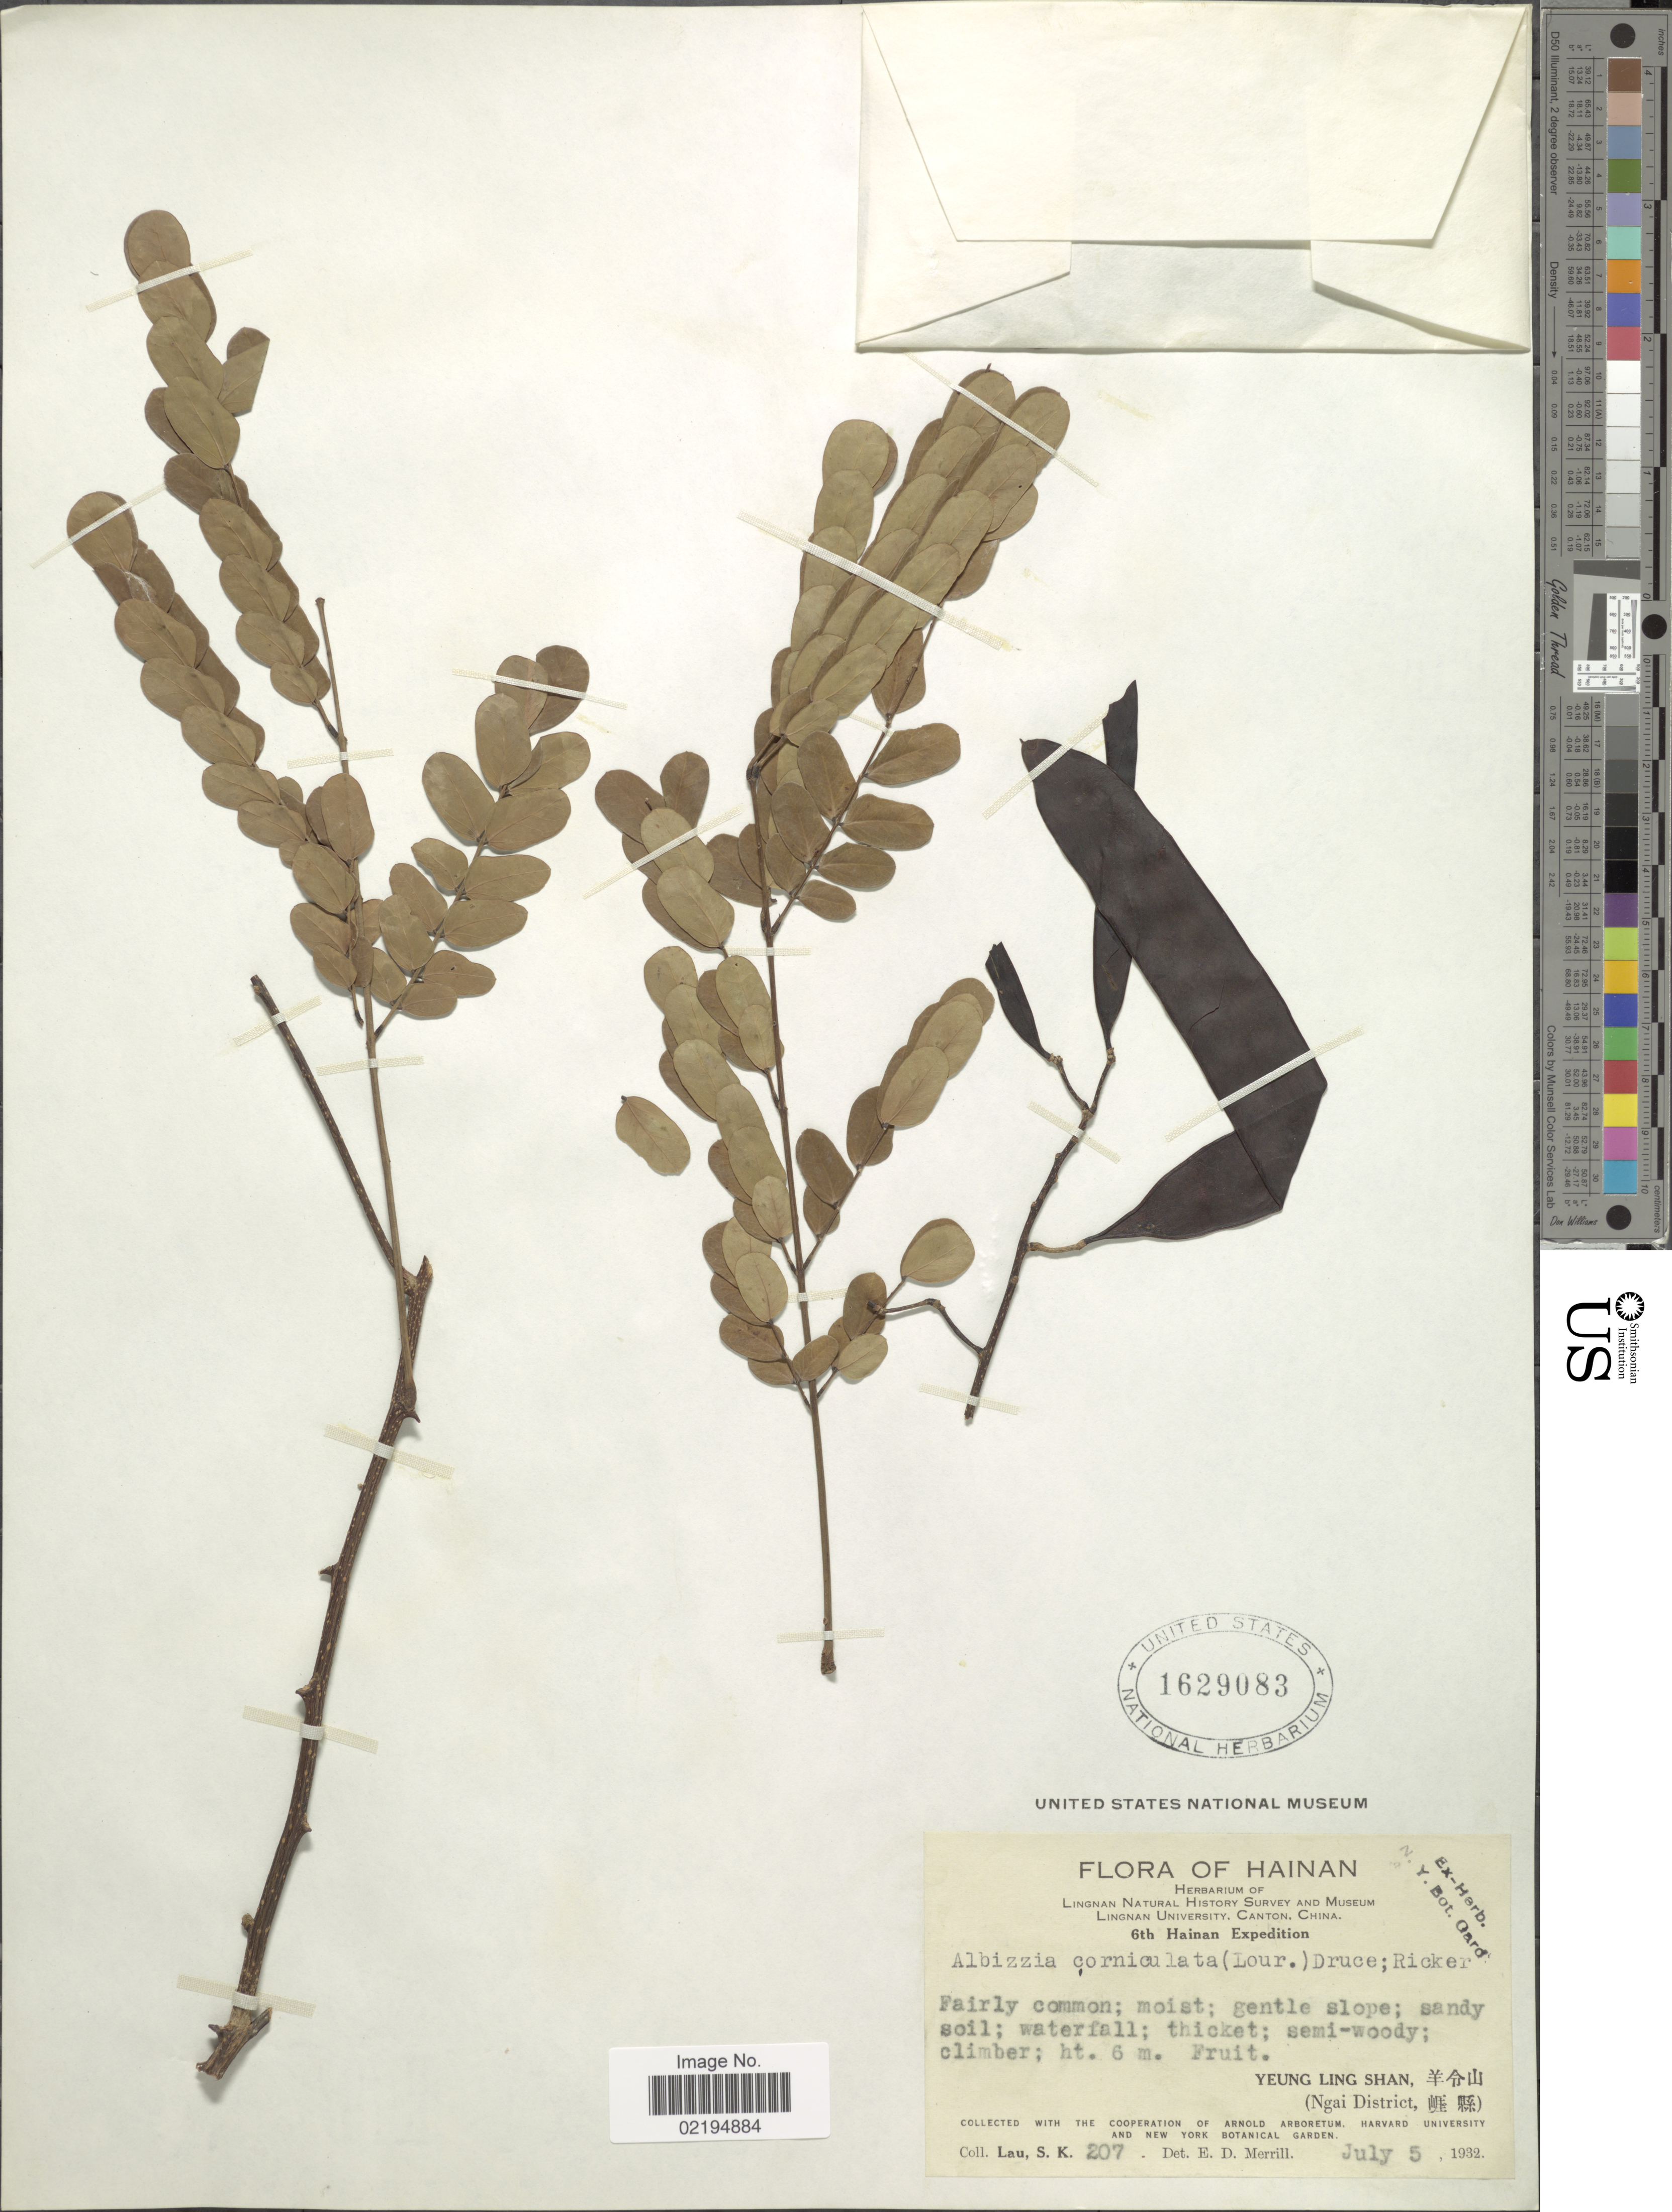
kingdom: Plantae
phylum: Tracheophyta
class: Magnoliopsida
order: Fabales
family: Fabaceae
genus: Albizia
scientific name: Albizia corniculata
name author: (Lour.) Druce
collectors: S. K. Lau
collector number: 207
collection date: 1932-07-05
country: China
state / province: Hainan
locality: Yeung Ling Shan (Ngai District).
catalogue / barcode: US 1629083